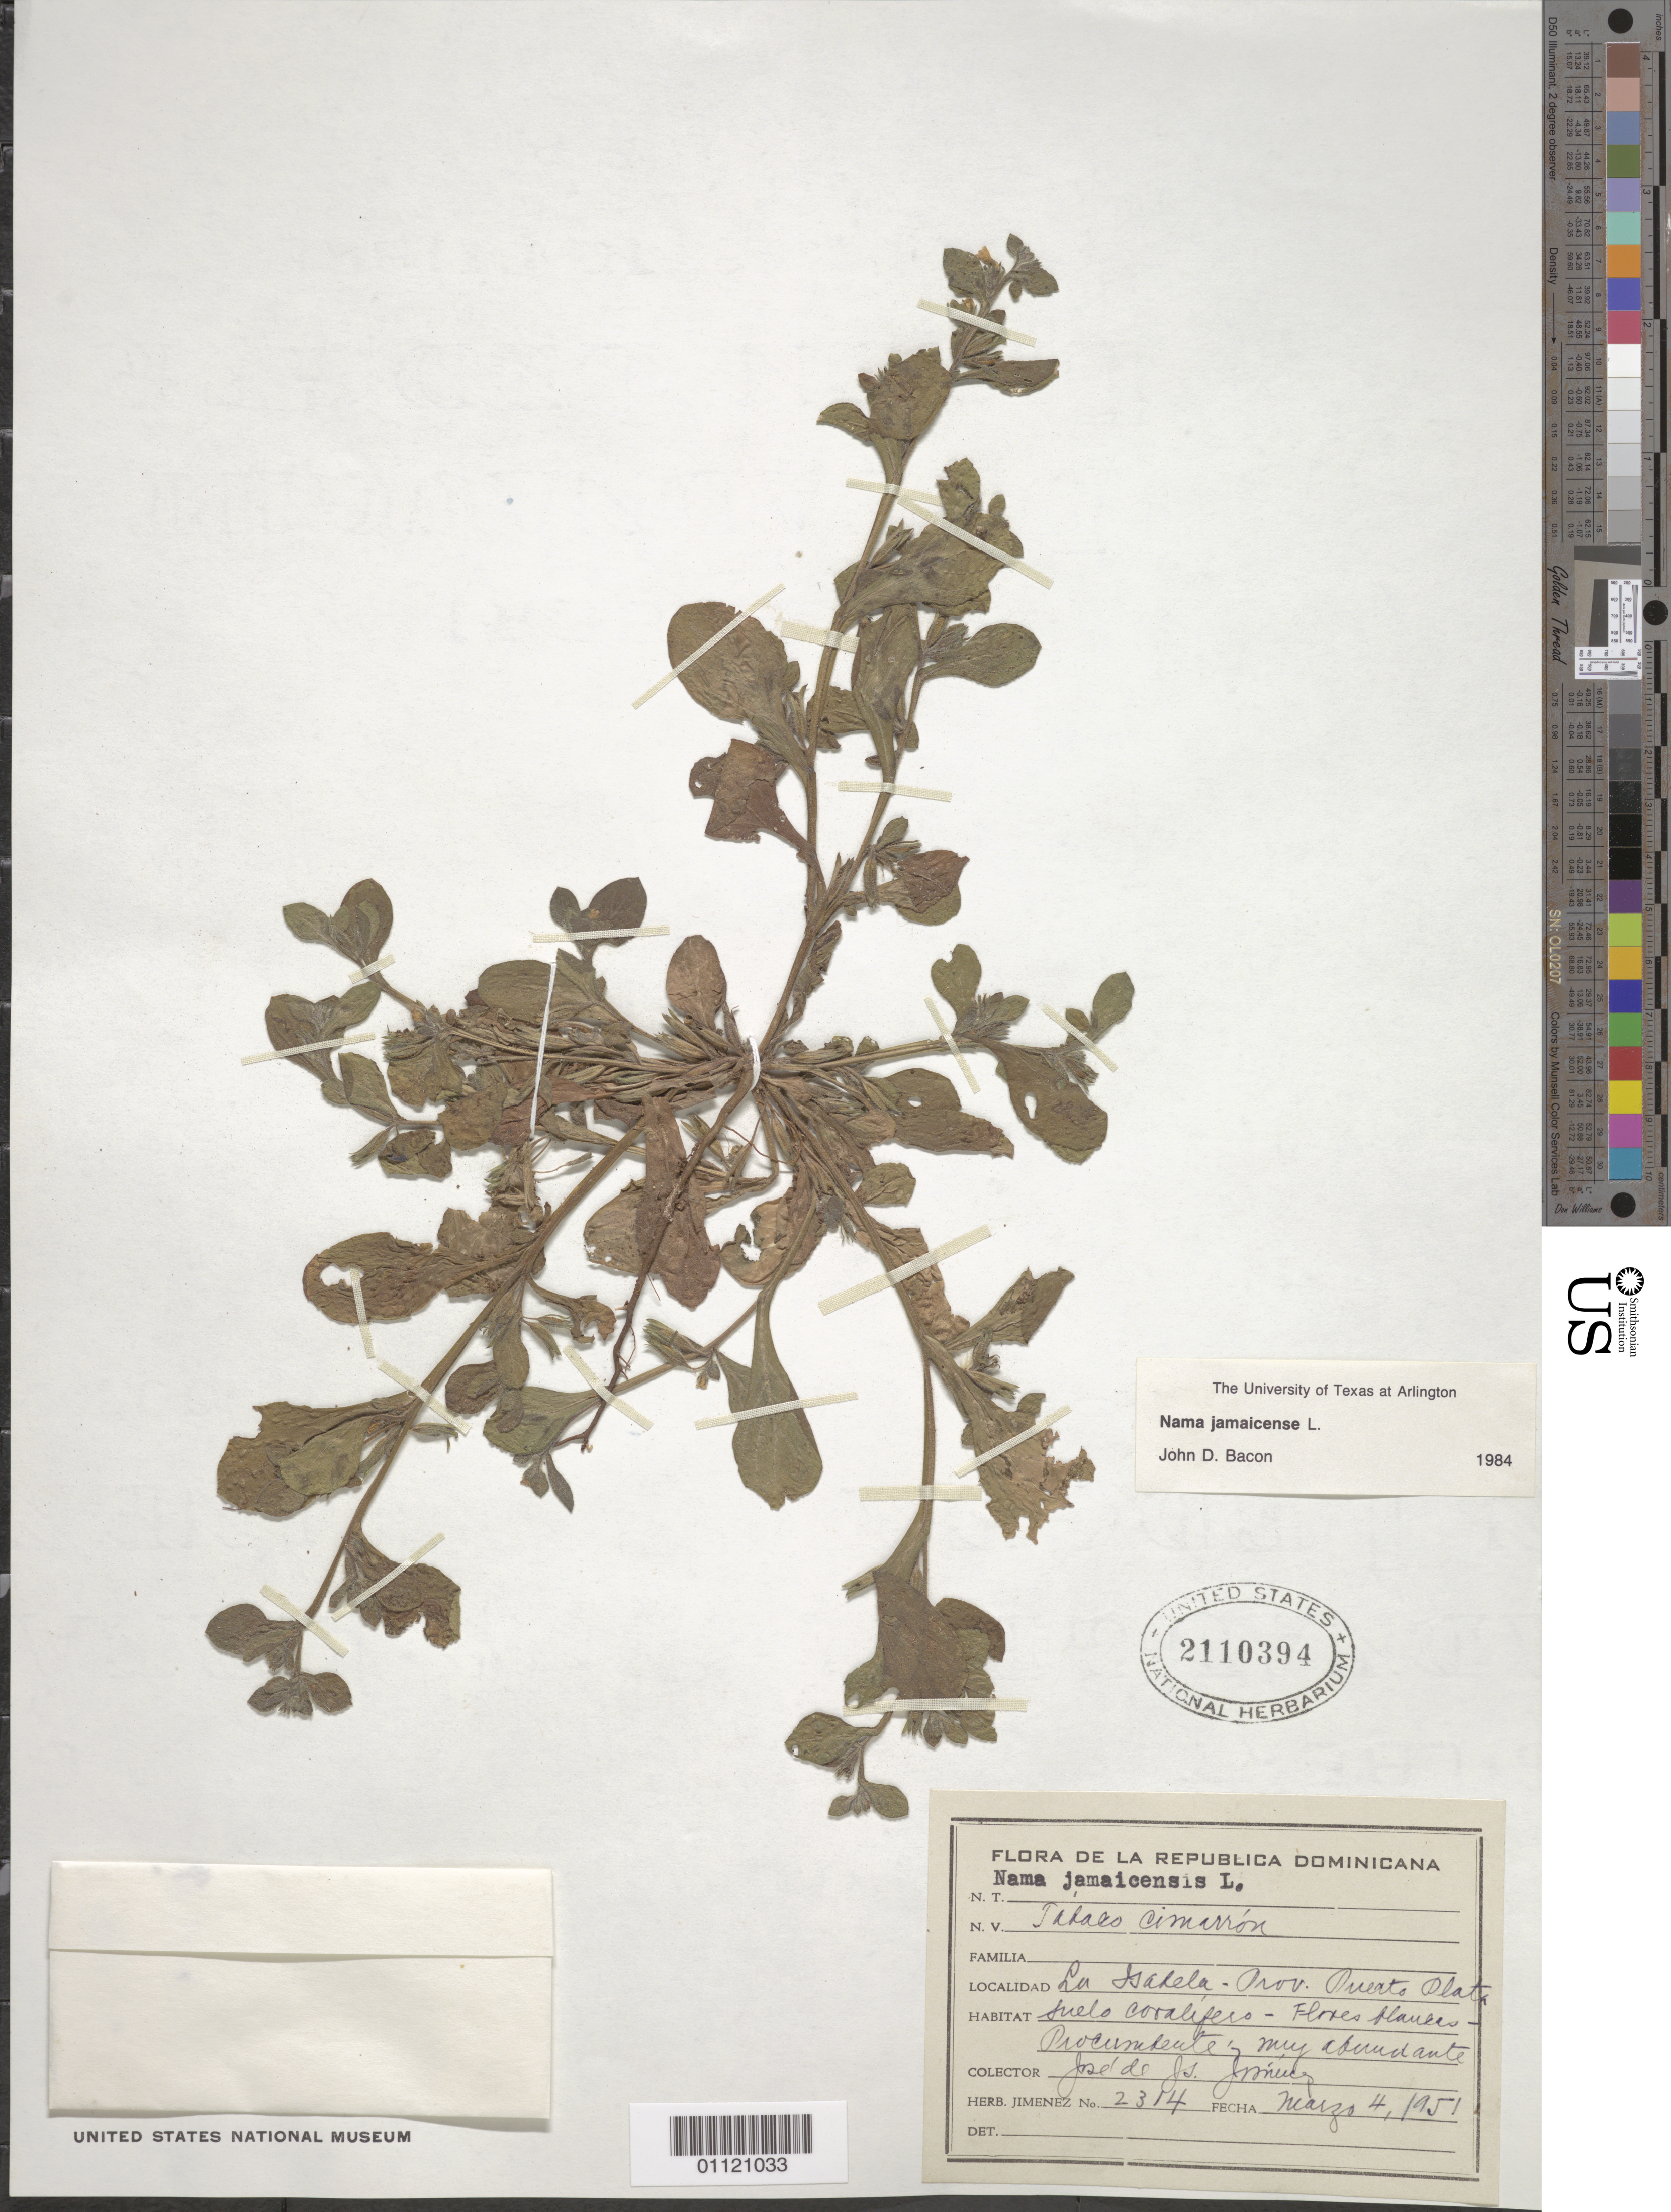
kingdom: Plantae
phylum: Tracheophyta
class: Magnoliopsida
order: Boraginales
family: Namaceae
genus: Nama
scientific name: Nama jamaicensis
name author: L.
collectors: J. J. Jiménez Almonte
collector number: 2314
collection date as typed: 04 Mar 1951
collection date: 1951-03-04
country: Dominican Republic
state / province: Puerto Plata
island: Hispaniola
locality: La Isabella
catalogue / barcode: US 2110394